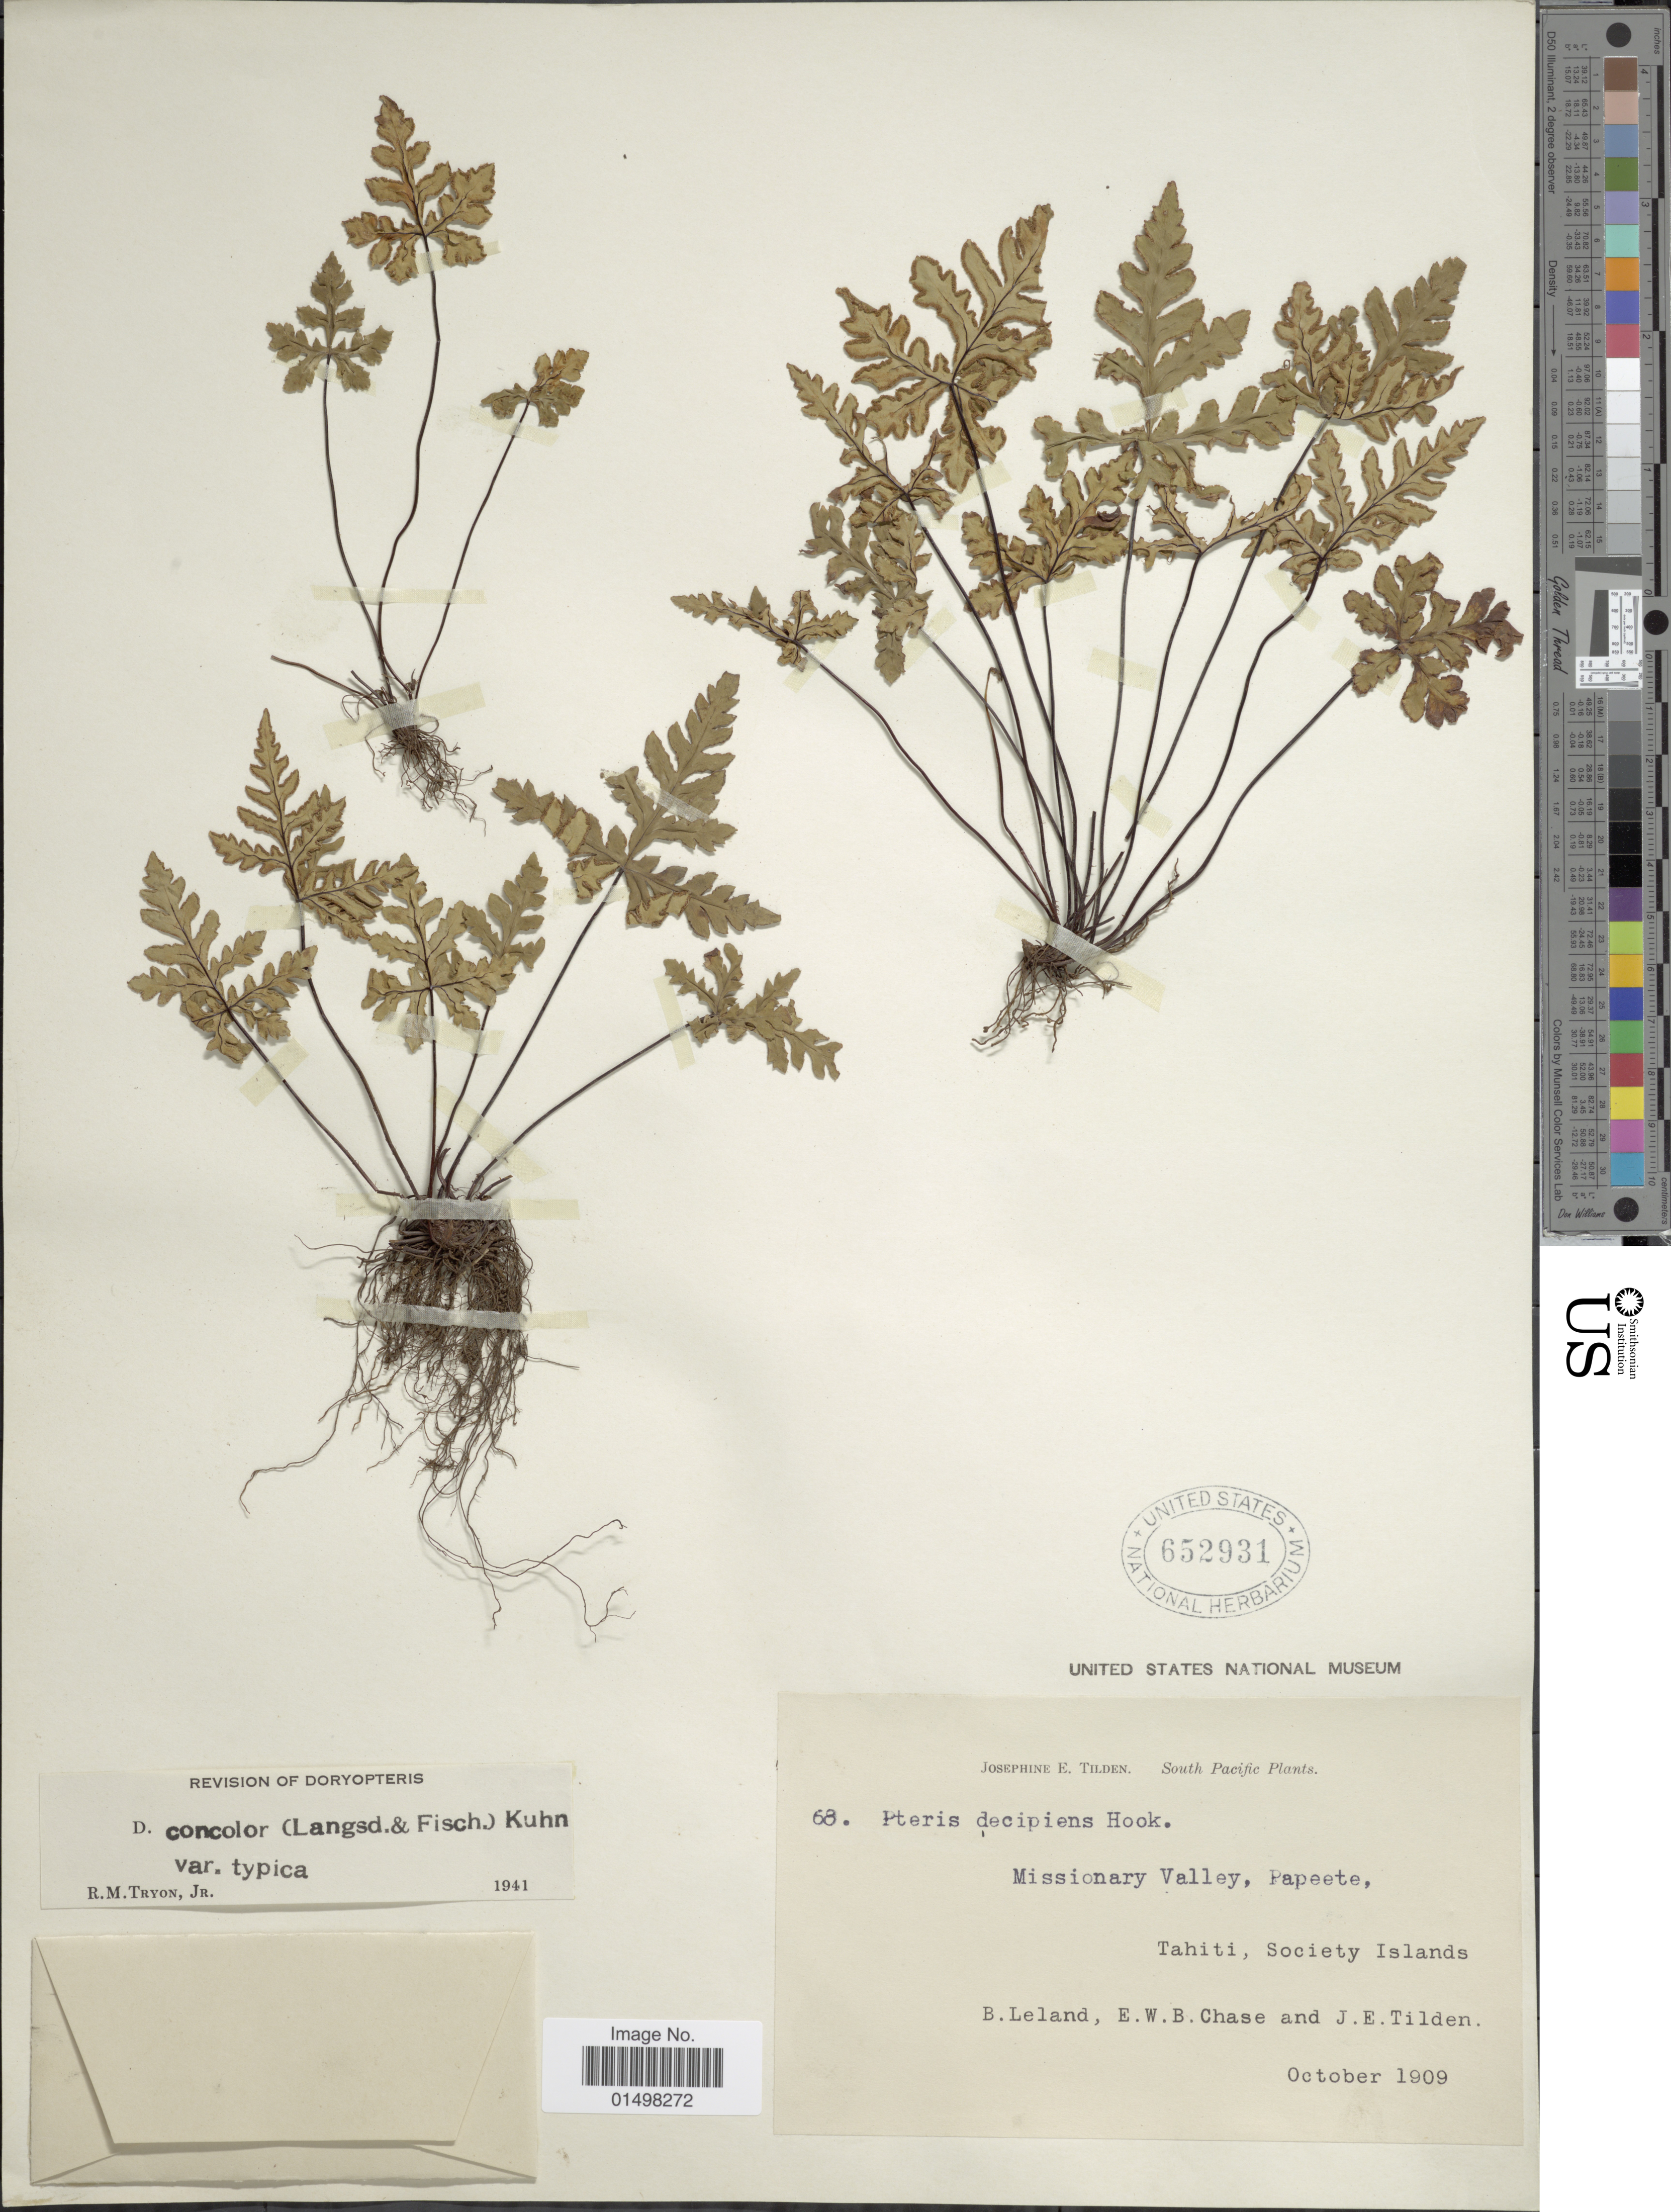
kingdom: Plantae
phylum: Tracheophyta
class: Polypodiopsida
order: Polypodiales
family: Pteridaceae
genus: Doryopteris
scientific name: Doryopteris concolor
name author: (Langsd. & Fisch.) Kuhn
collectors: B. Leland, E. W. Chase & J. E. Tilden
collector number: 68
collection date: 1909-10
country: French Polynesia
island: Tahiti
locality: Tahiti, Society Islands. South Pacific.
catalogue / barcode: US 652931